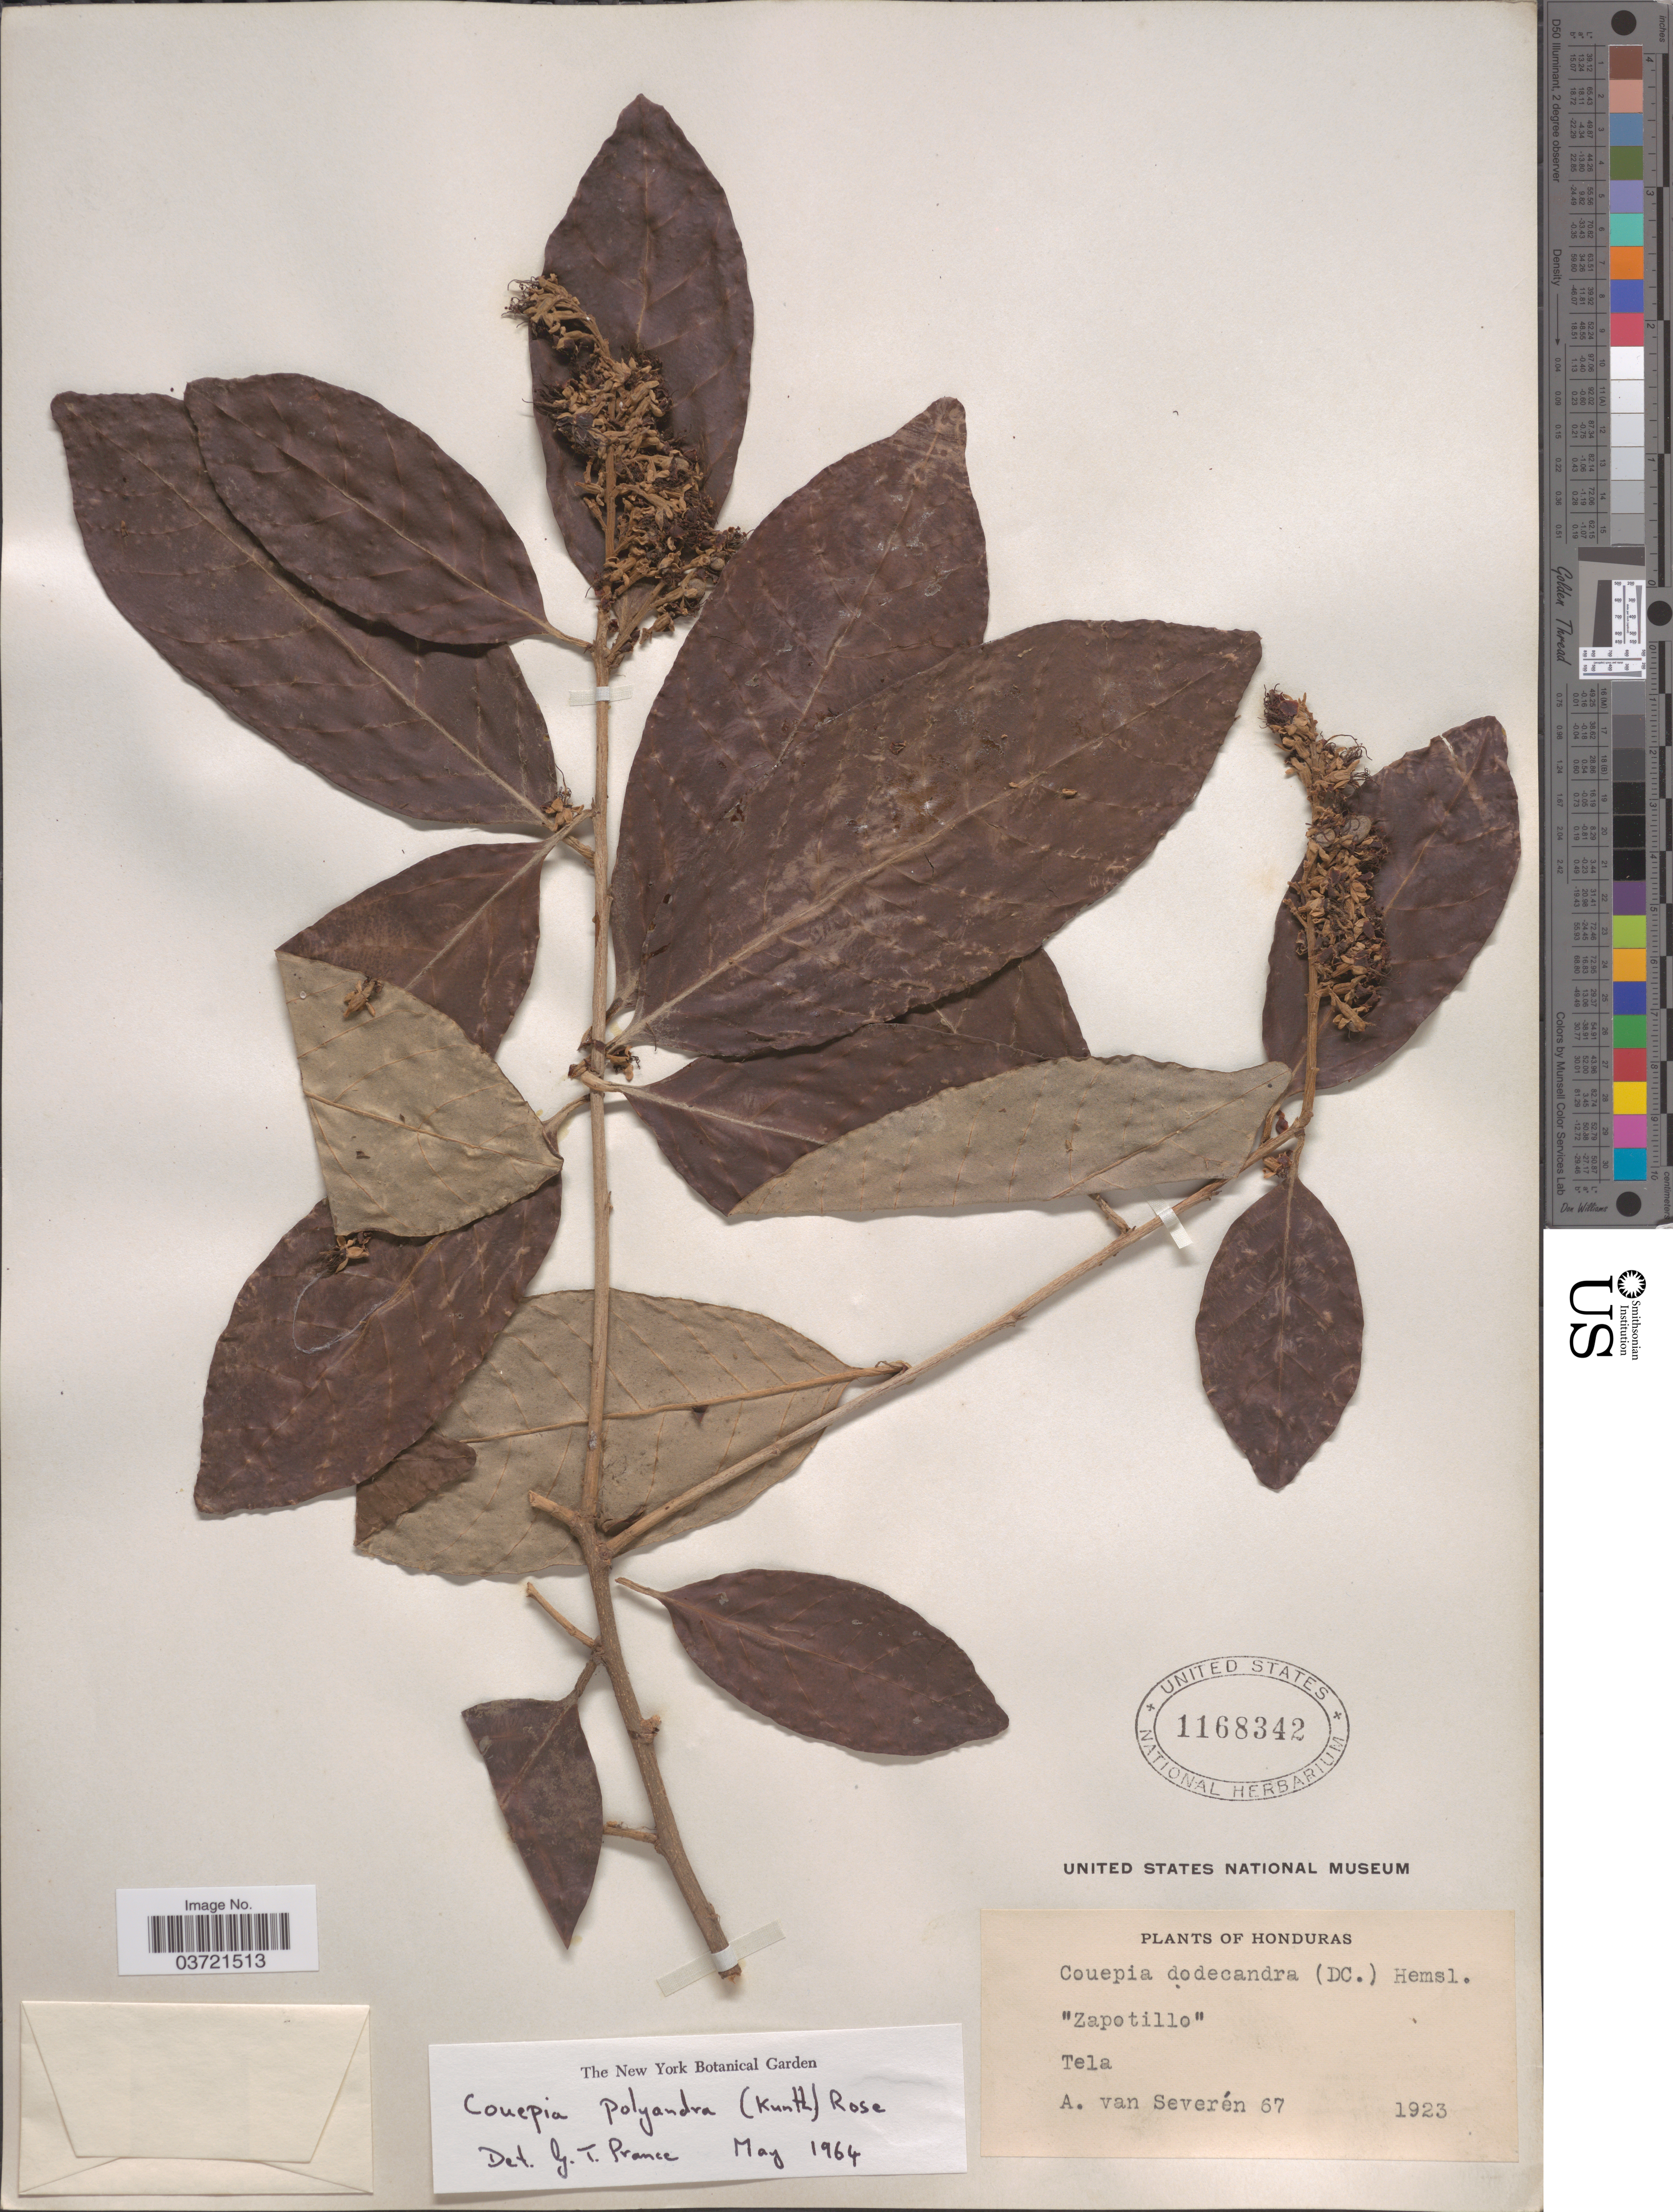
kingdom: Plantae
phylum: Tracheophyta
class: Magnoliopsida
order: Malpighiales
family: Chrysobalanaceae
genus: Couepia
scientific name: Couepia polyandra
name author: (Kunth) Rose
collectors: A. Van Severen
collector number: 67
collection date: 1923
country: Honduras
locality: Zapotillo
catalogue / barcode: US 1168342